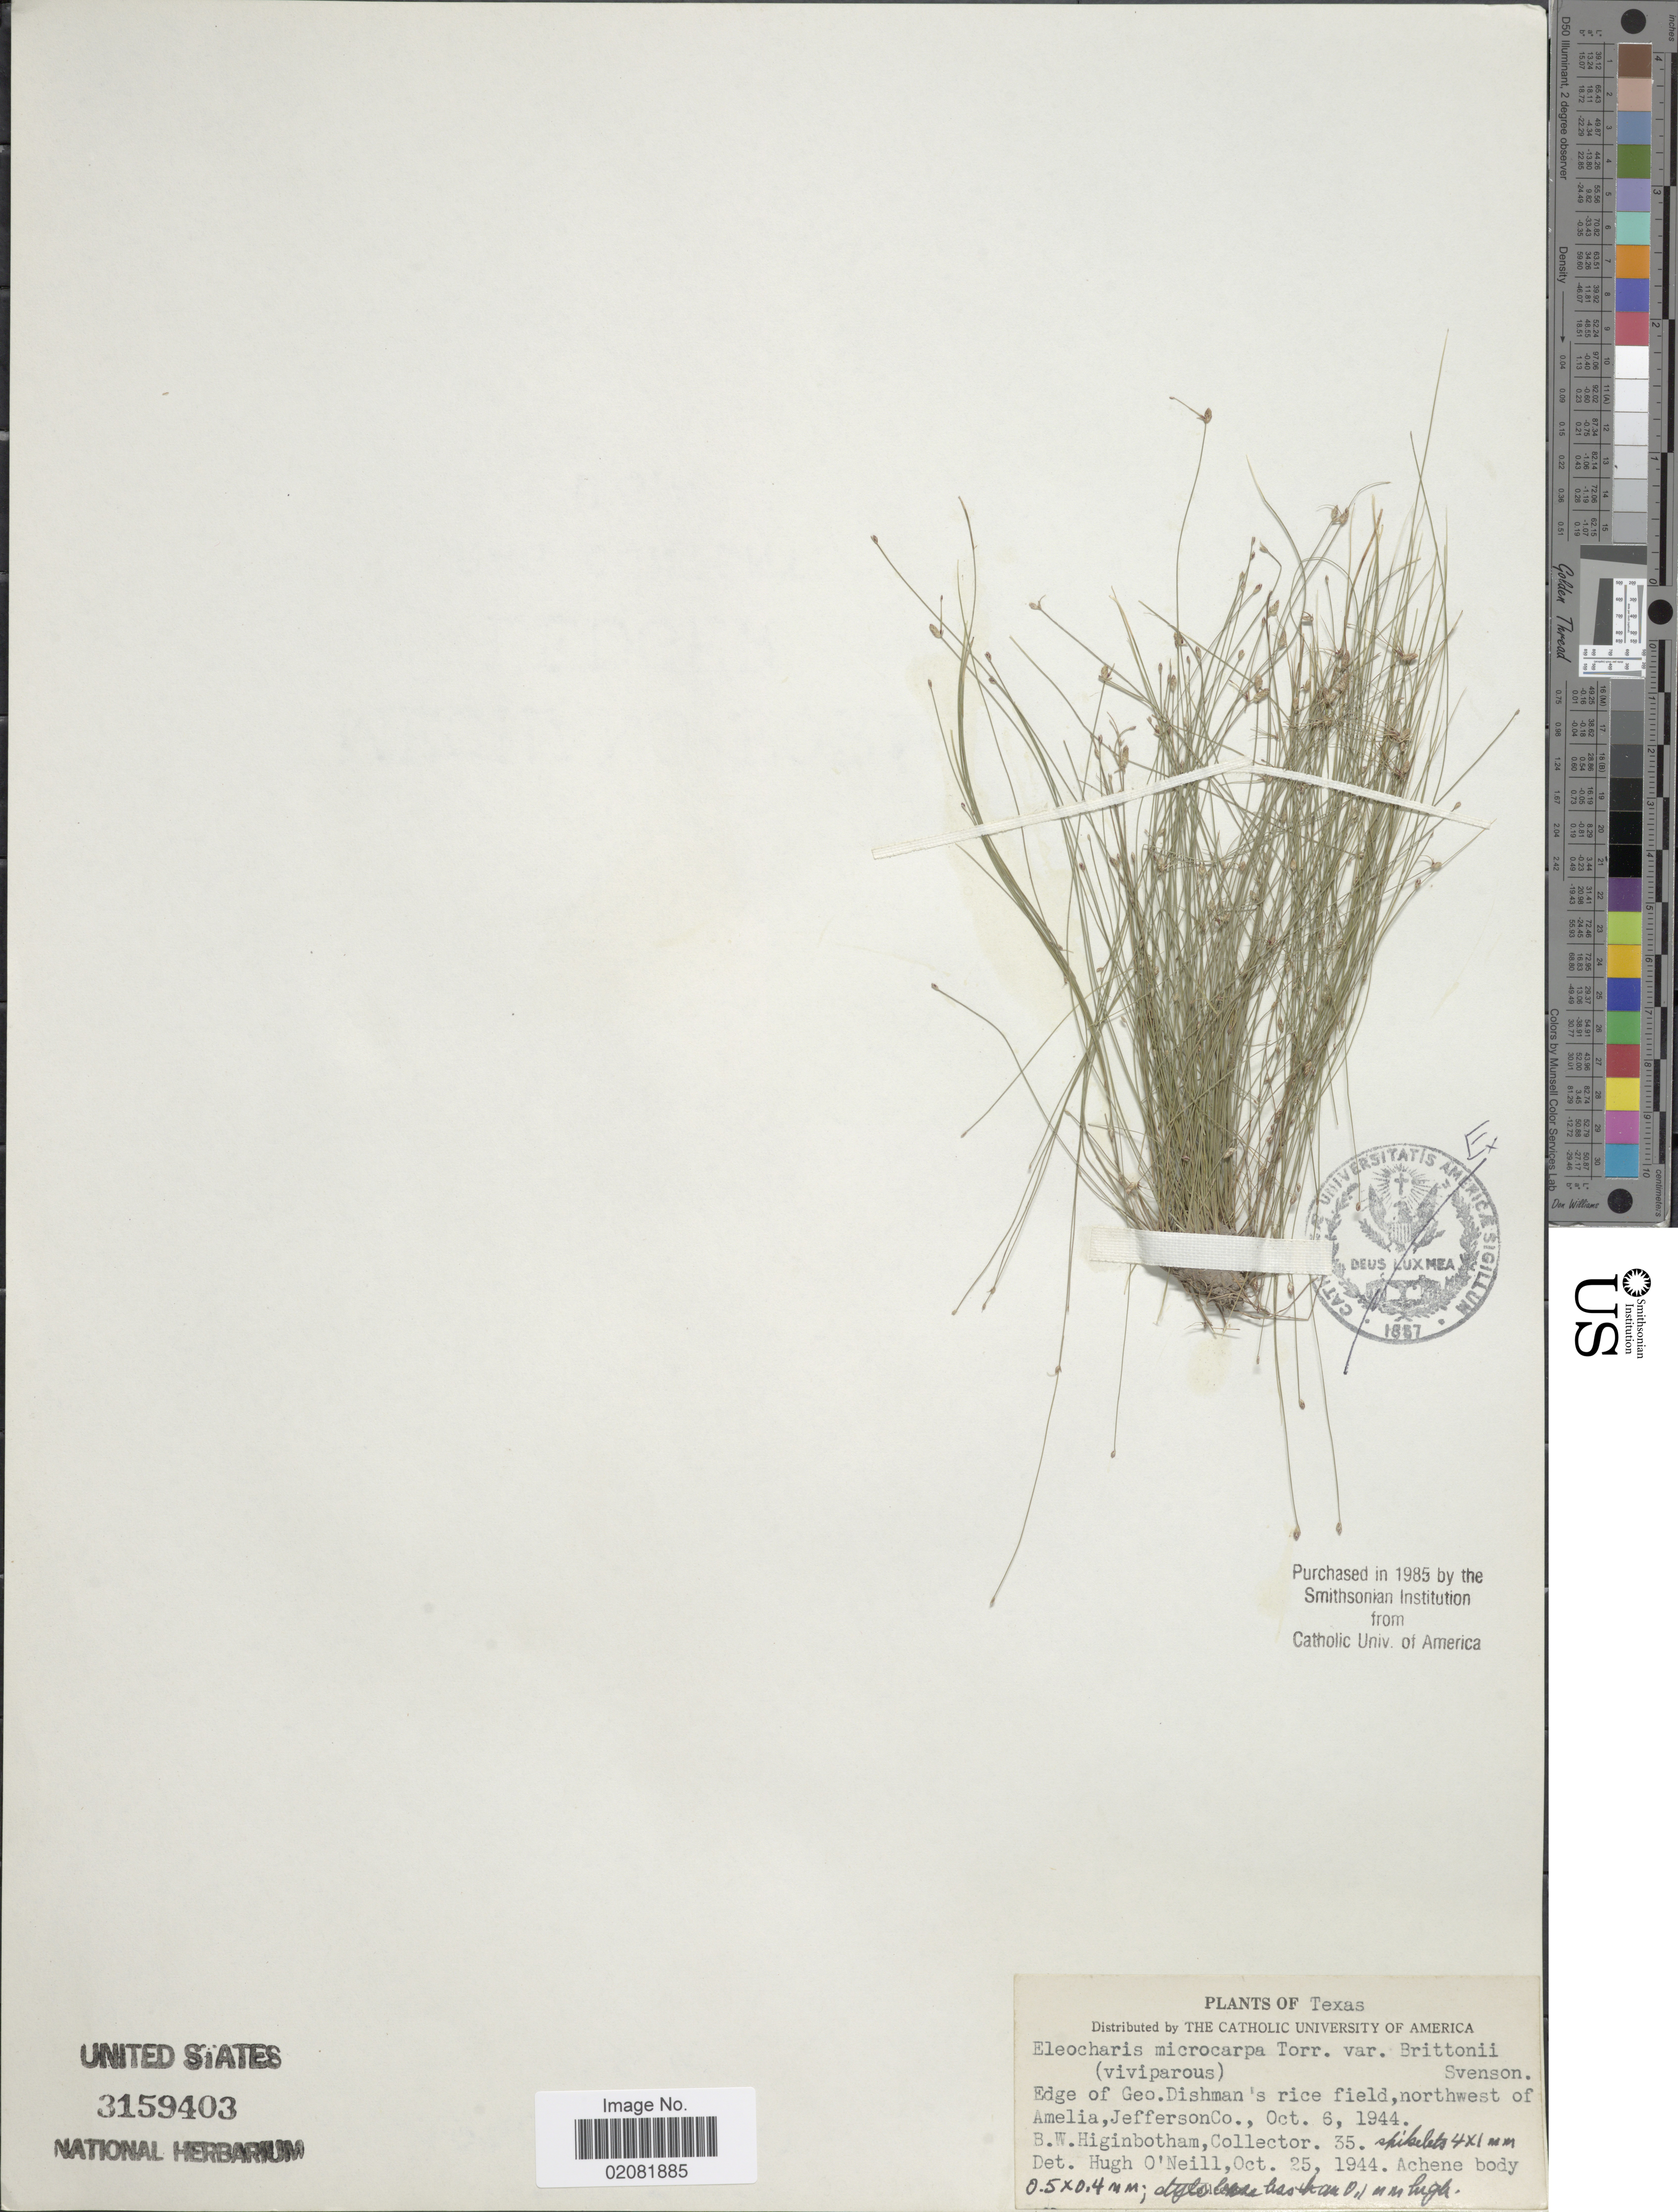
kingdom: Plantae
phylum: Tracheophyta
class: Liliopsida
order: Poales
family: Cyperaceae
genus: Eleocharis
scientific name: Eleocharis brittonii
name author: Svenson ex Small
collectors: N. Higinbotham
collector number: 35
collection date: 1944-10-06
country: United States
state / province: Texas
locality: Edge of Geo.Dishman's rice field, northwest of Amelia, JeffersonCo.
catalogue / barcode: US 3159403